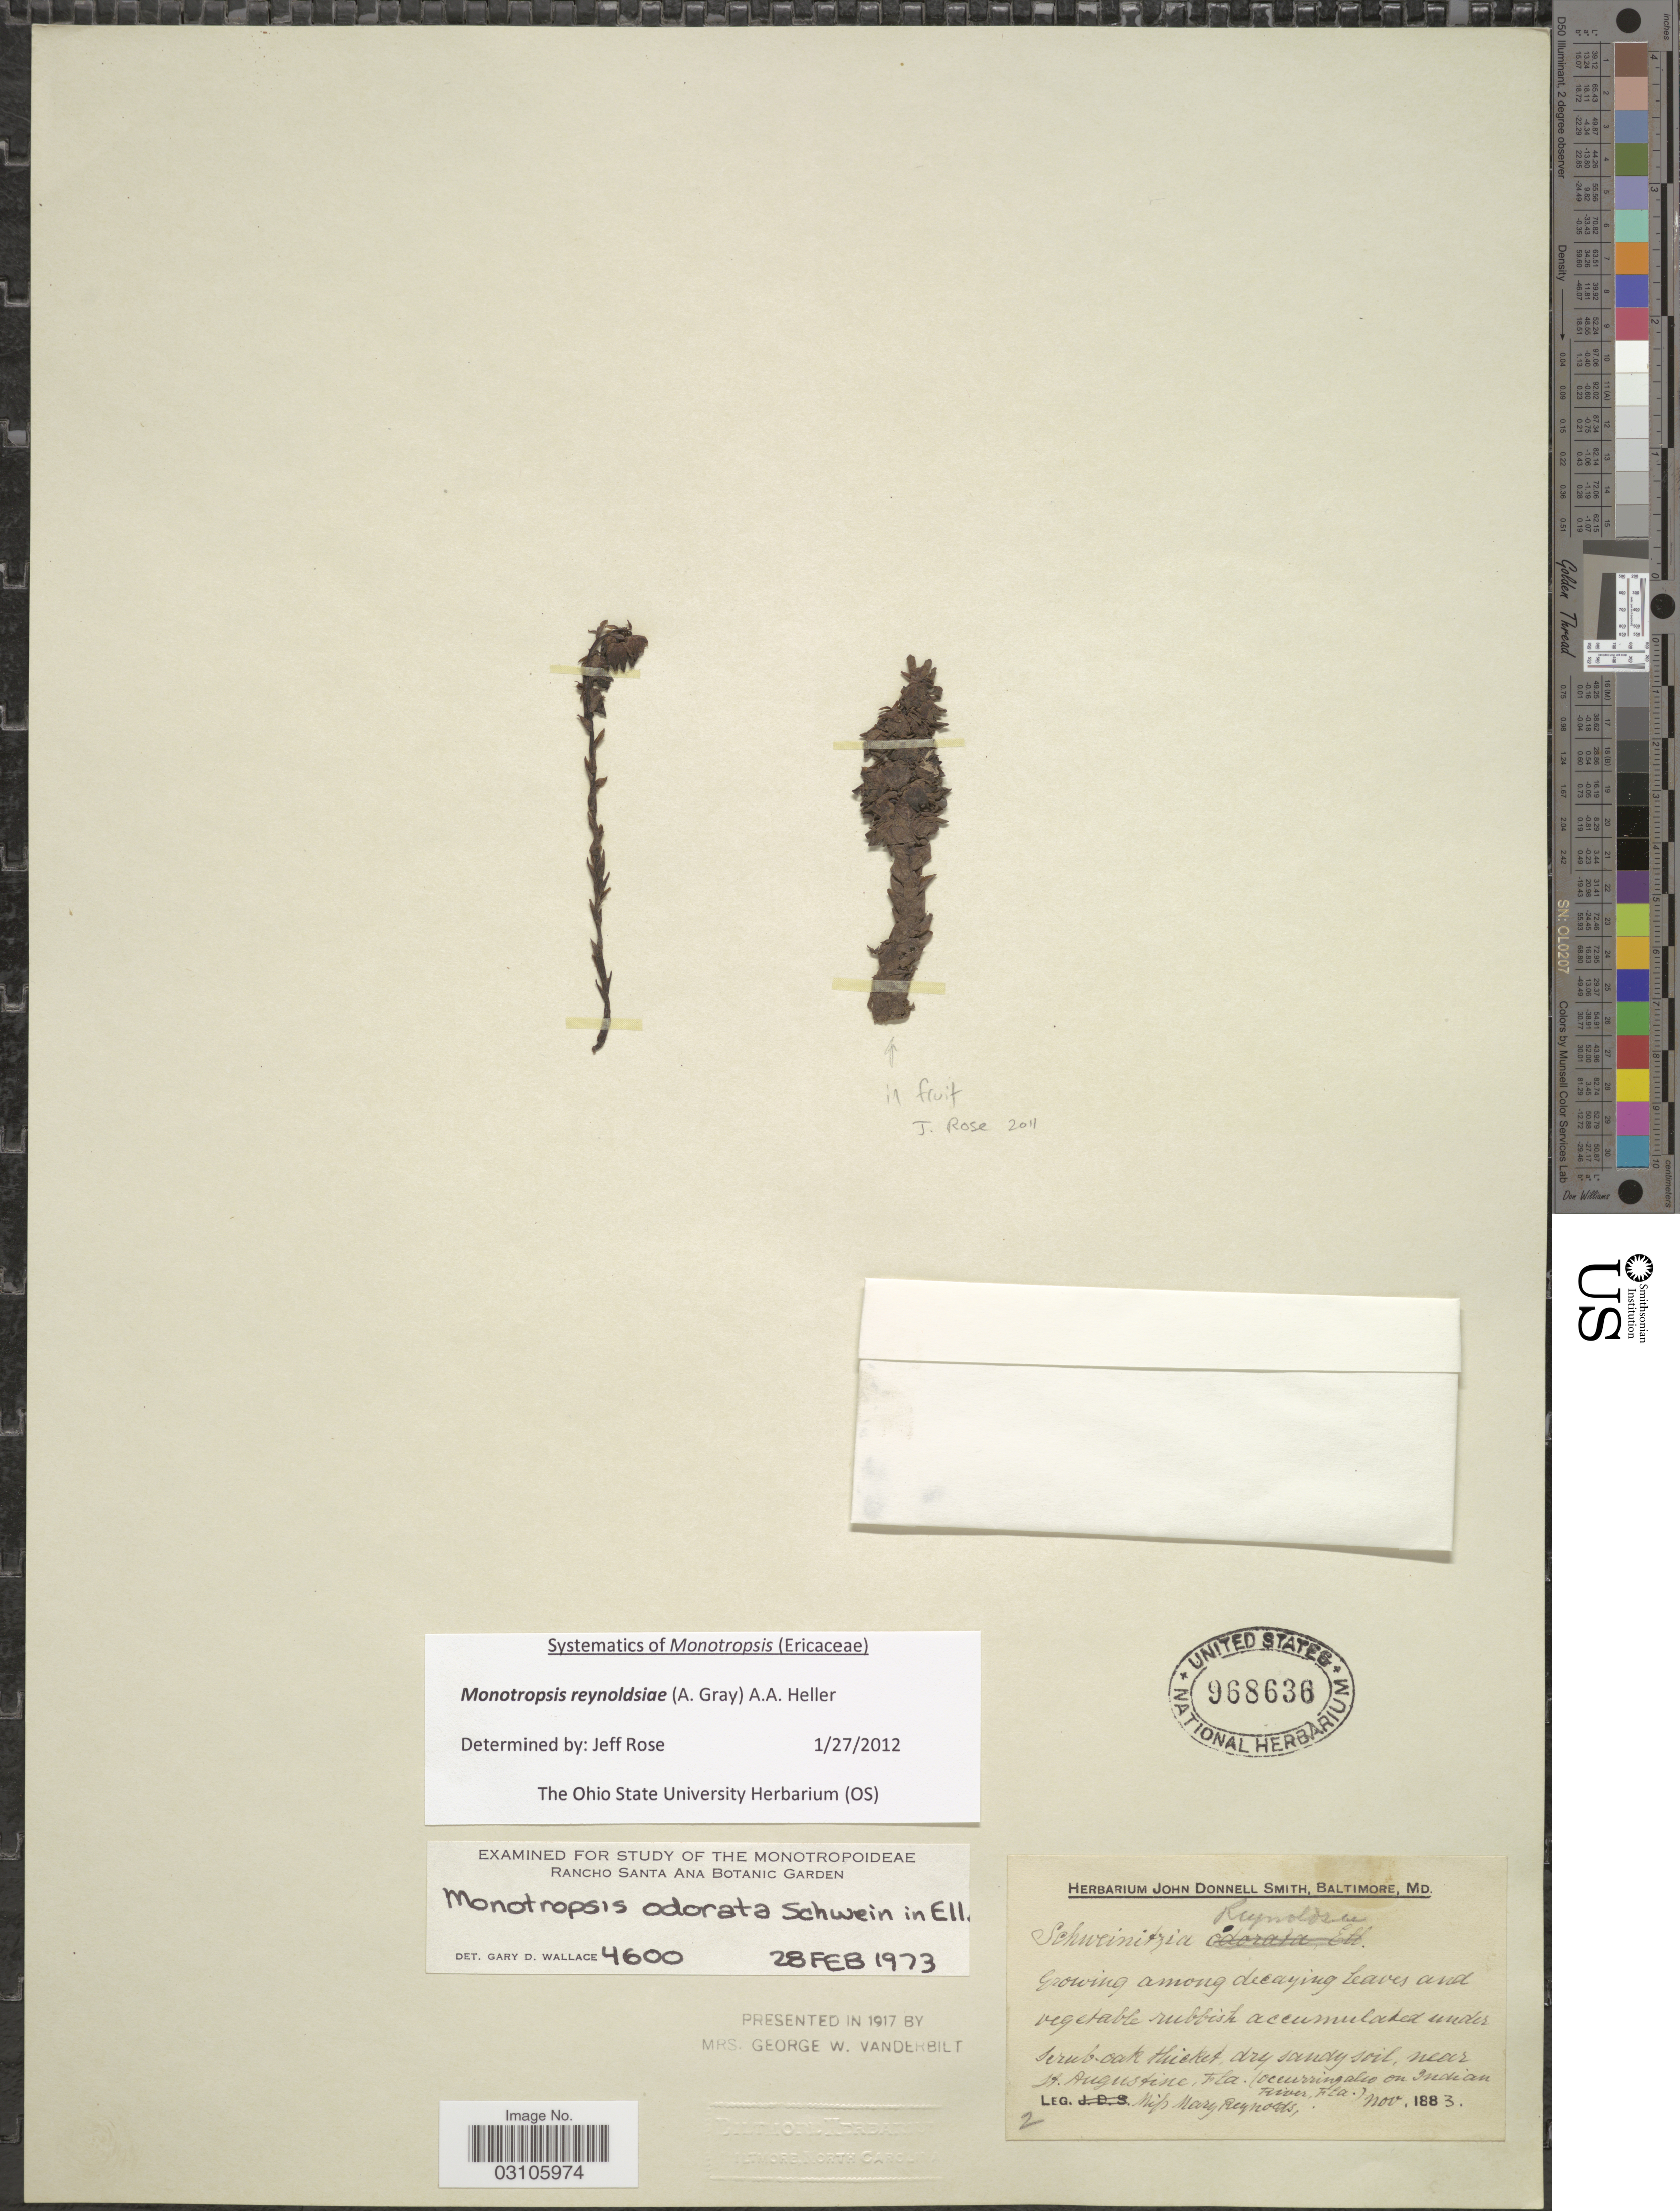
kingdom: Plantae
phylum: Tracheophyta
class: Magnoliopsida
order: Ericales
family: Ericaceae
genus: Monotropsis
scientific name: Monotropsis reynoldsiae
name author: (A. Gray) A. Heller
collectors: M. Reynolds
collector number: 2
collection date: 1883-11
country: United States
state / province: Florida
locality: Near St. Augustine, Fla. Indian River, Fla.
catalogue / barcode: US 968636